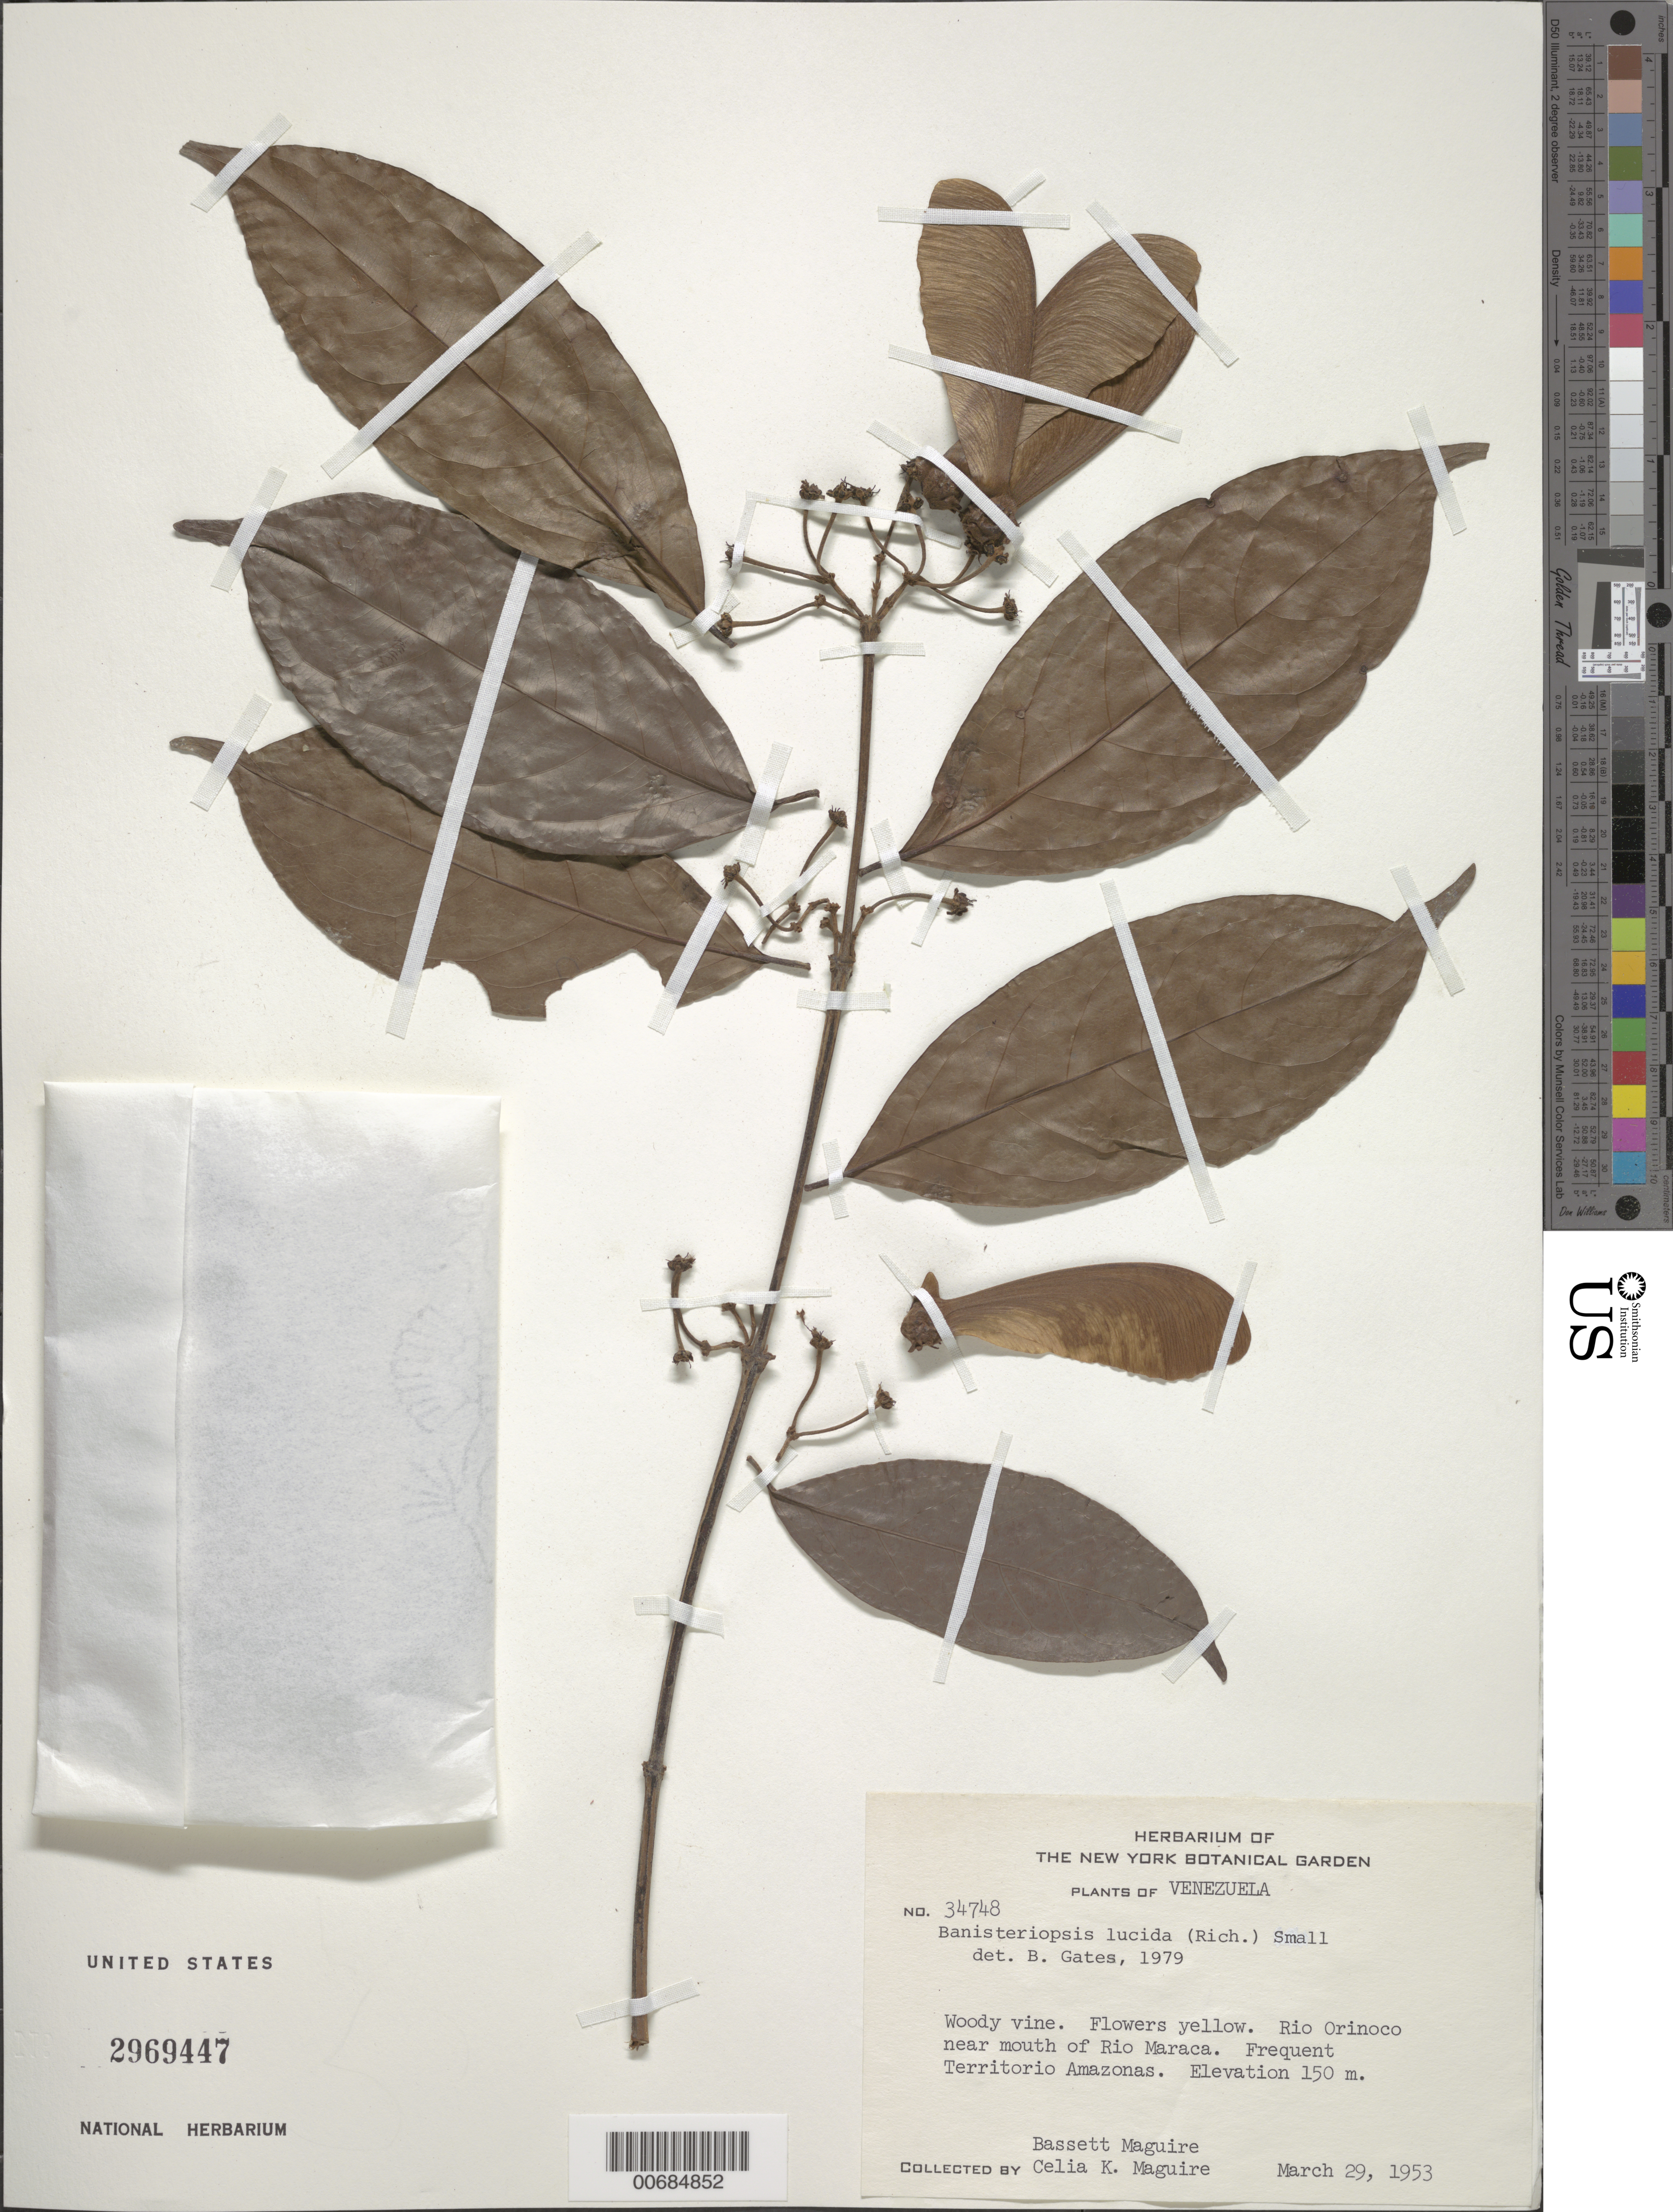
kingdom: Plantae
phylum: Tracheophyta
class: Magnoliopsida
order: Malpighiales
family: Malpighiaceae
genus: Banisteriopsis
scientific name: Banisteriopsis lucida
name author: (Rich.) Small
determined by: Gates, B.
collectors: B. Maguire & C. K. Maguire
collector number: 34748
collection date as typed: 29-Mar-53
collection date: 1953-03-29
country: Venezuela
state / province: Amazonas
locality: Alto Río Orinoco, near mouth of Caño Manaviche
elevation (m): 150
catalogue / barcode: US 2969447